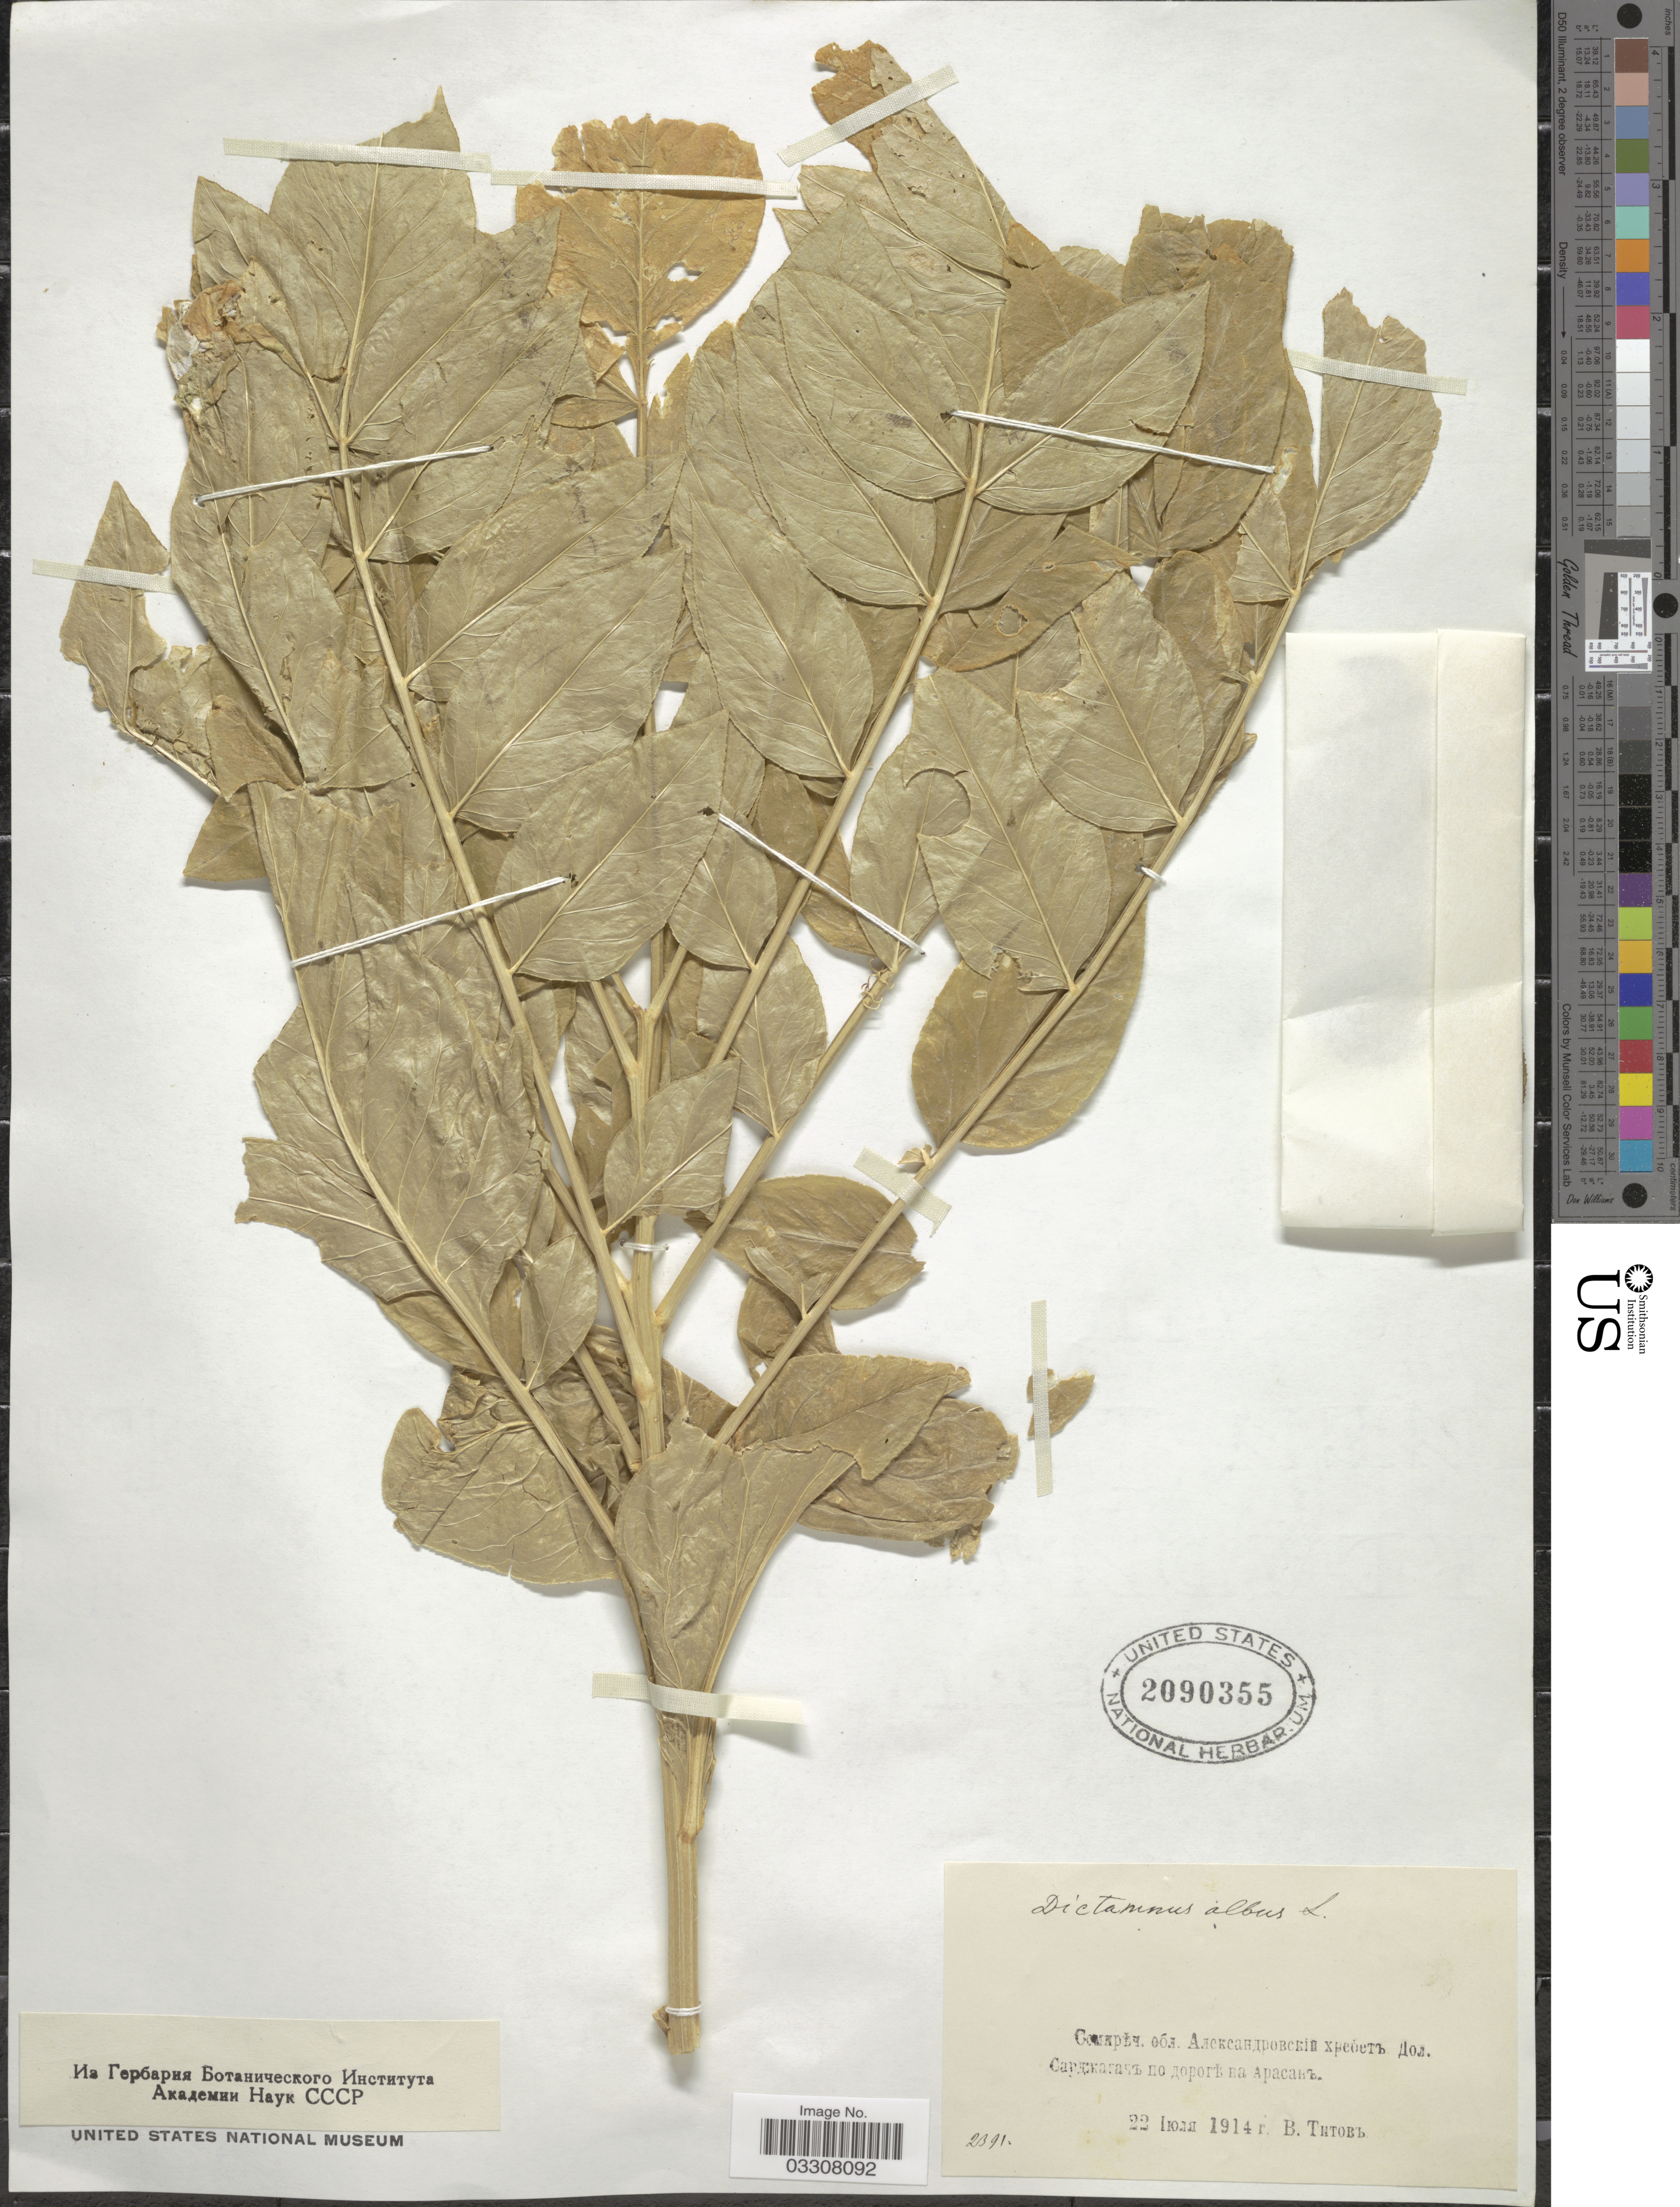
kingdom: Plantae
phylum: Tracheophyta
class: Magnoliopsida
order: Sapindales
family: Rutaceae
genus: Dictamnus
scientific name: Dictamnus albus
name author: L.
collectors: V. Titov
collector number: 2391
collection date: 1914-06-22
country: Kazakhstan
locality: leksandrovskiy Khrebet, on Road to Arasan.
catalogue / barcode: US 2090355